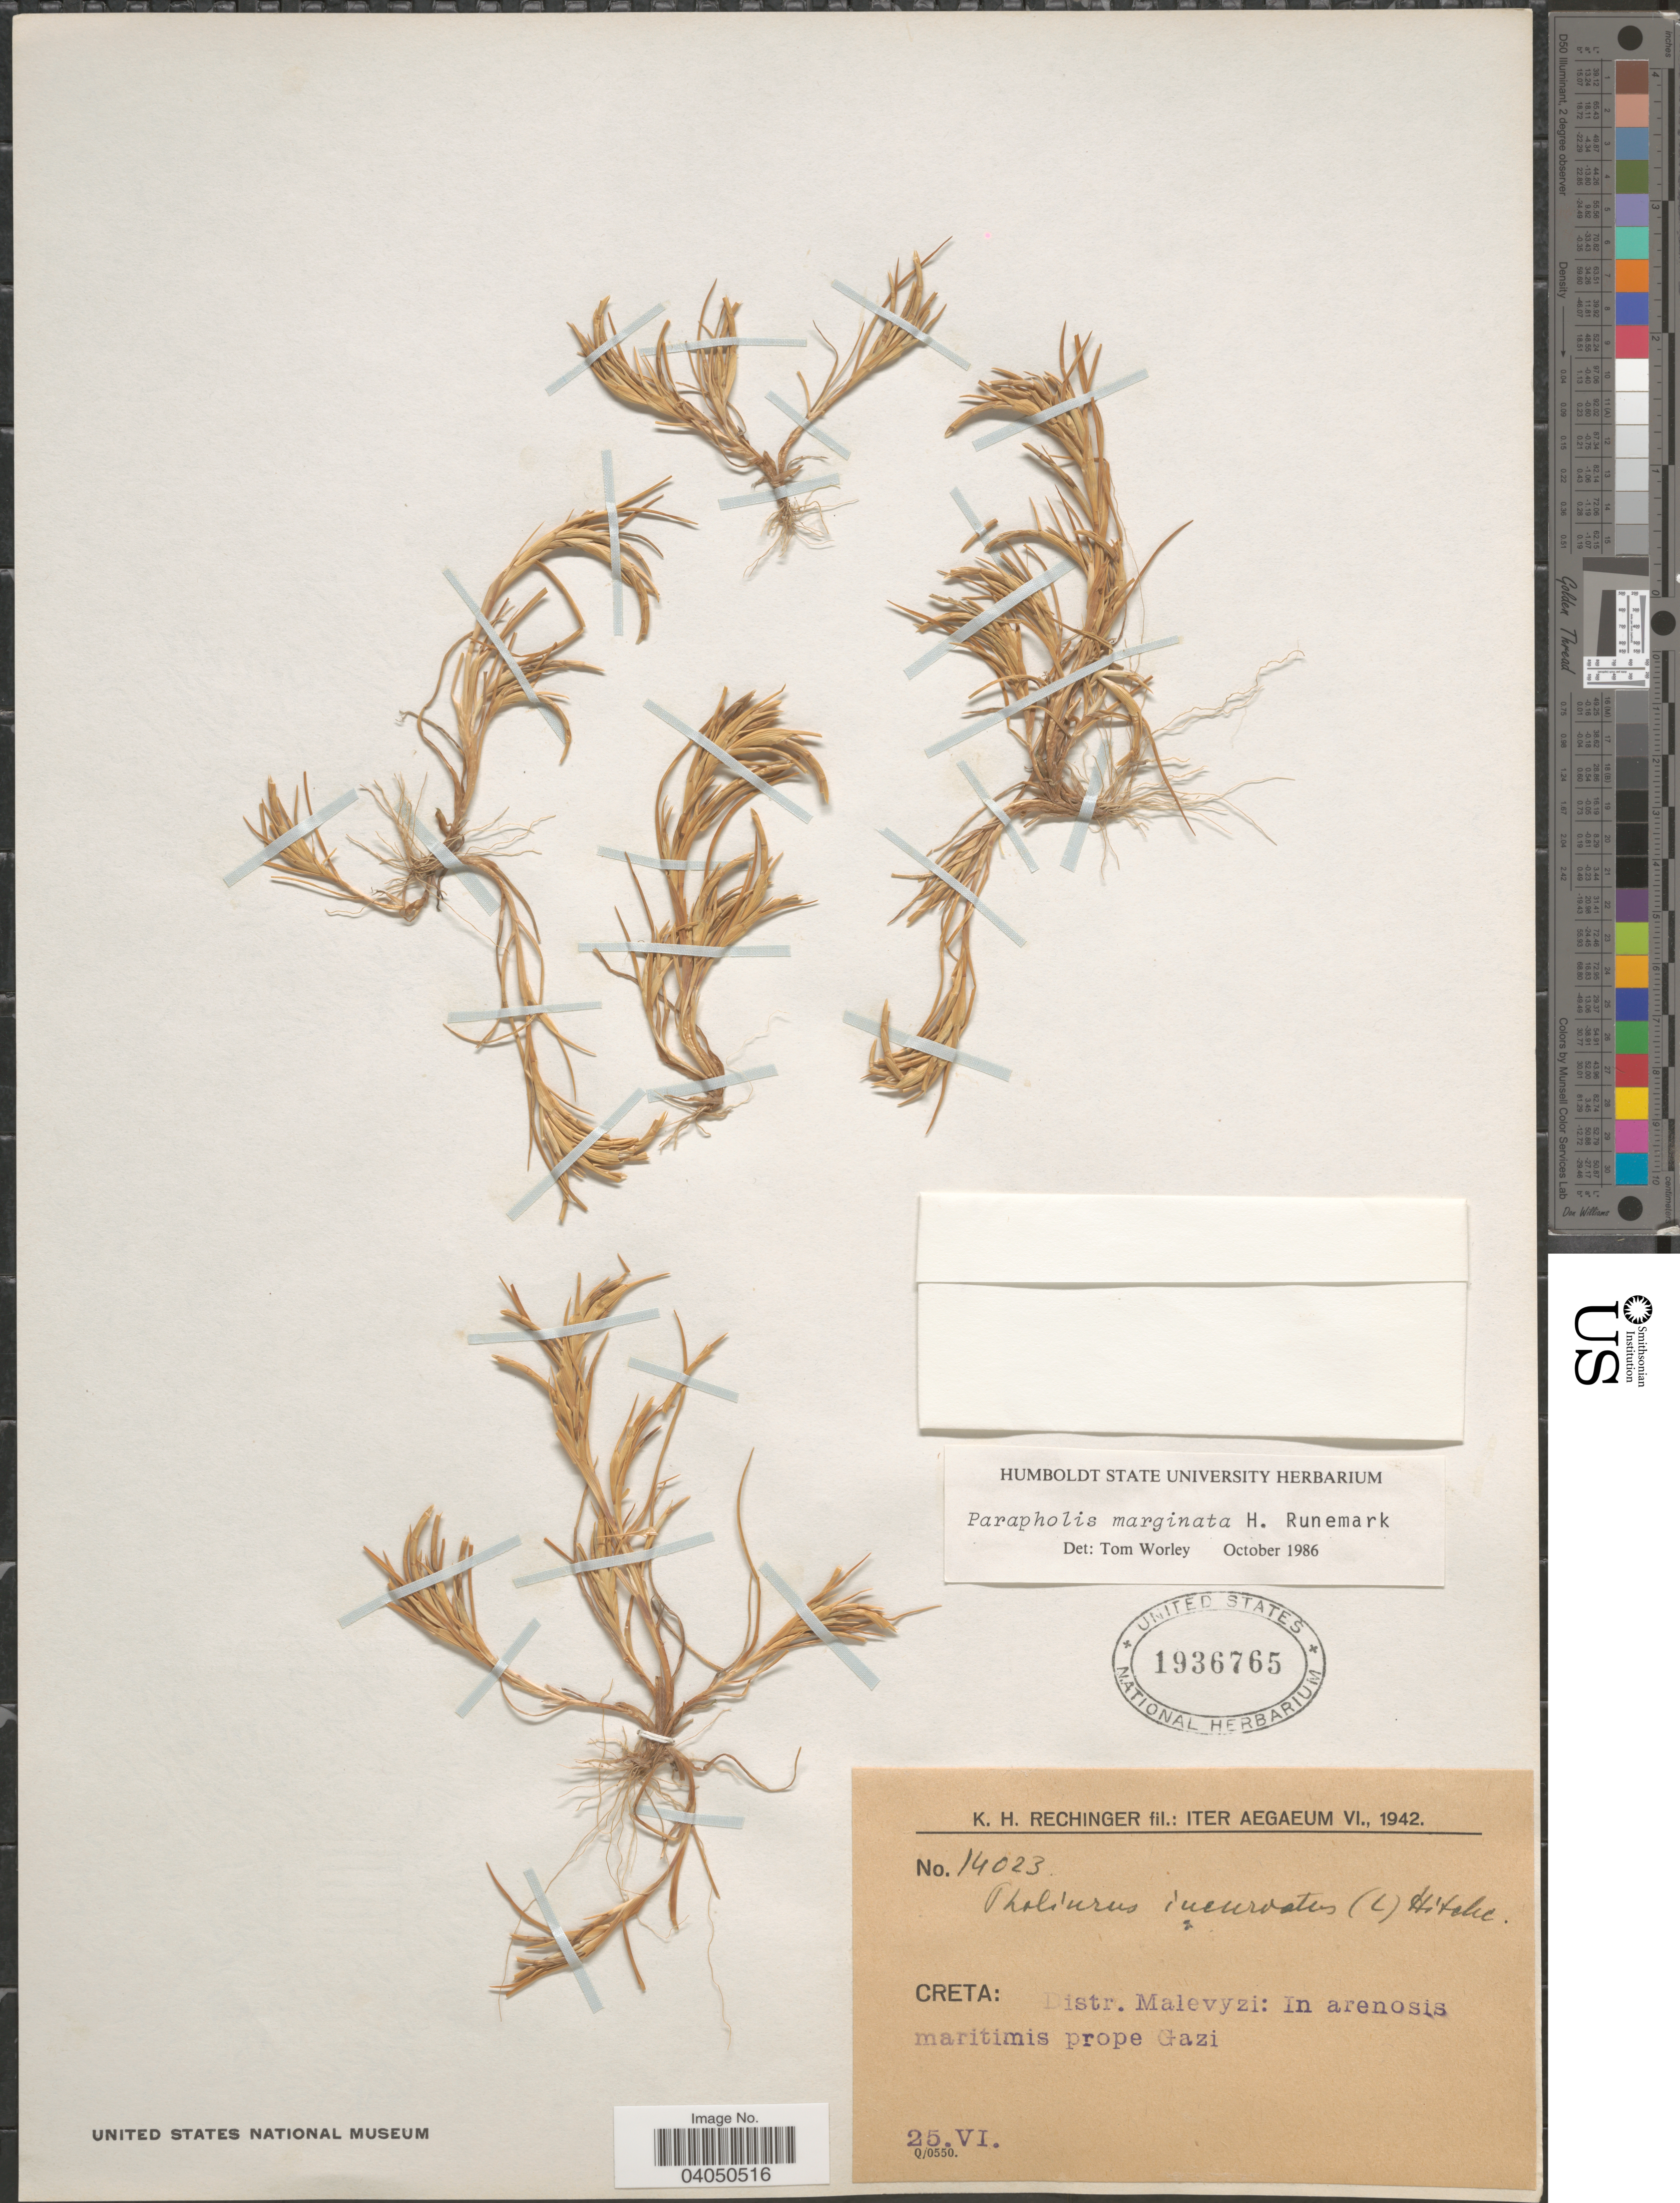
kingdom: Plantae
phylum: Tracheophyta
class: Liliopsida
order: Poales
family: Poaceae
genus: Parapholis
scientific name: Parapholis marginata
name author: Runemark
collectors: K. H. Rechinger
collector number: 14023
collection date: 1942-06-25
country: Greece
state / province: Crete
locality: Iter Aegaeum. Creta: Distr. Malevyzi: In arenosis maritimis prope Gazi.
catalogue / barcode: US 1936765